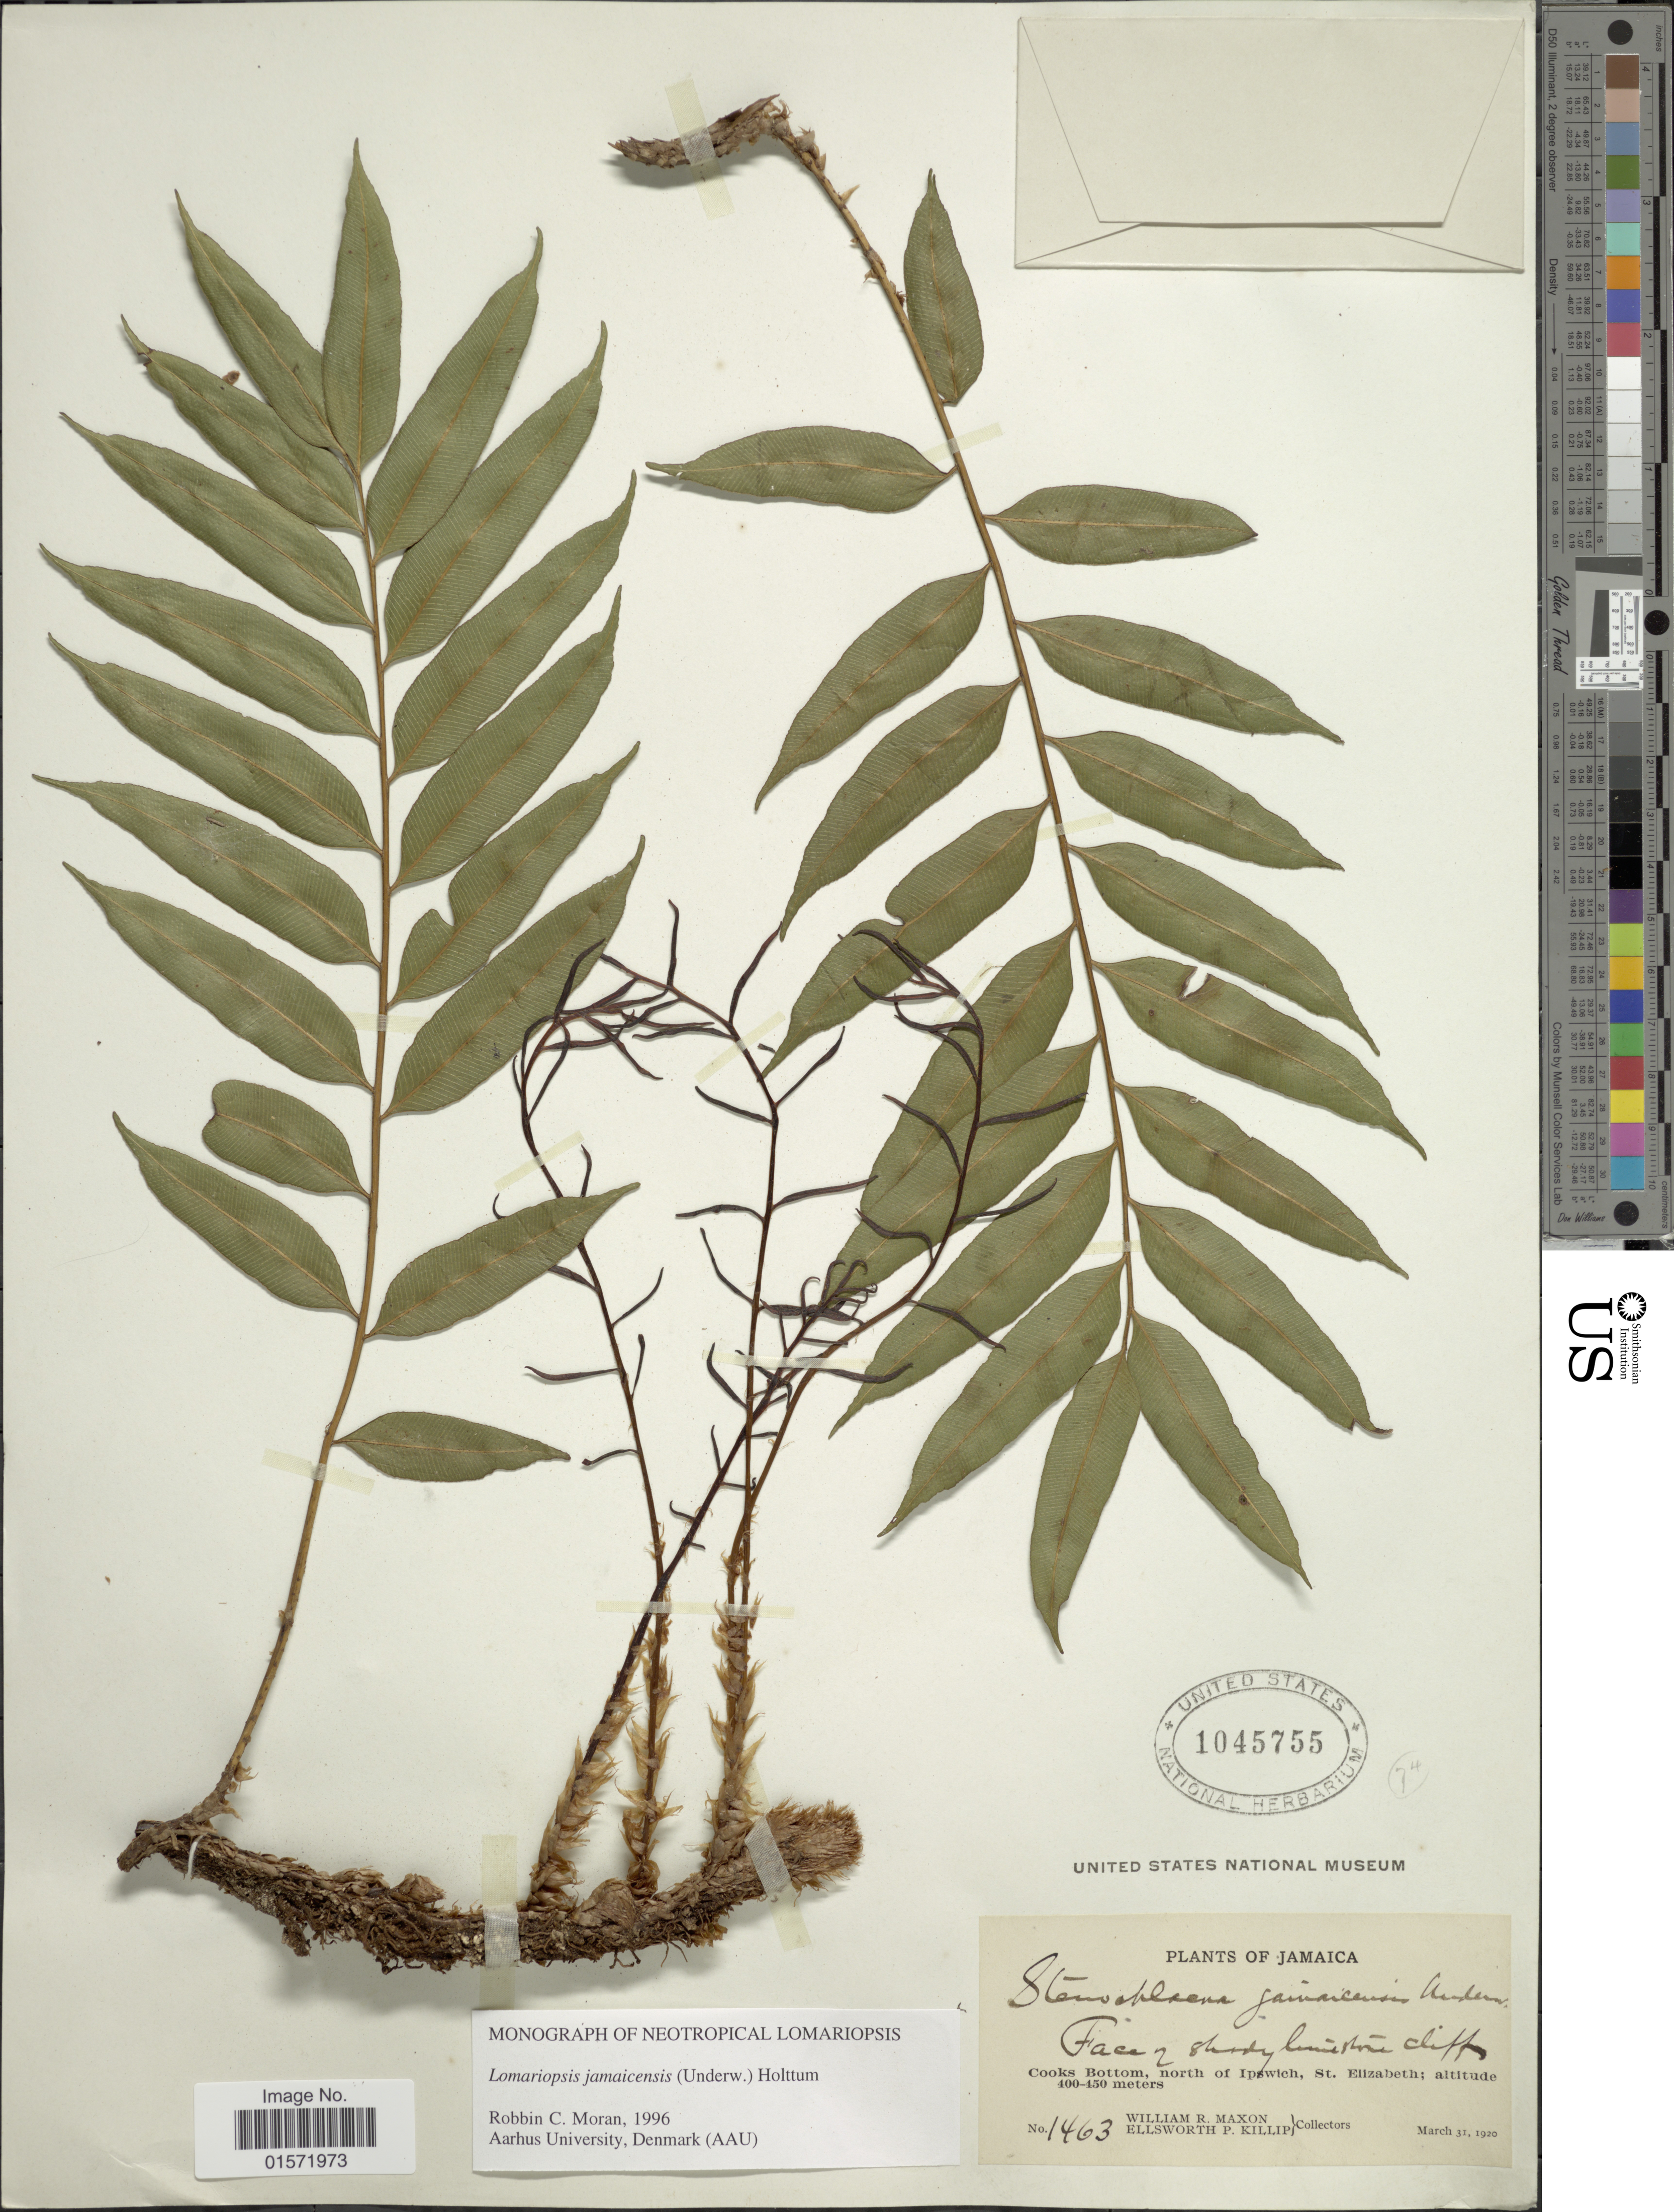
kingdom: Plantae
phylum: Tracheophyta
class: Polypodiopsida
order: Polypodiales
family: Lomariopsidaceae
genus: Lomariopsis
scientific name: Lomariopsis jamaicensis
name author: (Underw.) Holttum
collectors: W. R. Maxon & E. P. Killip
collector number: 1463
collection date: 1920-03-31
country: Jamaica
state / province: Saint Elizabeth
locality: Cooks Bottom, north of Ipswich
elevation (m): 400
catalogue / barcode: US 1045755